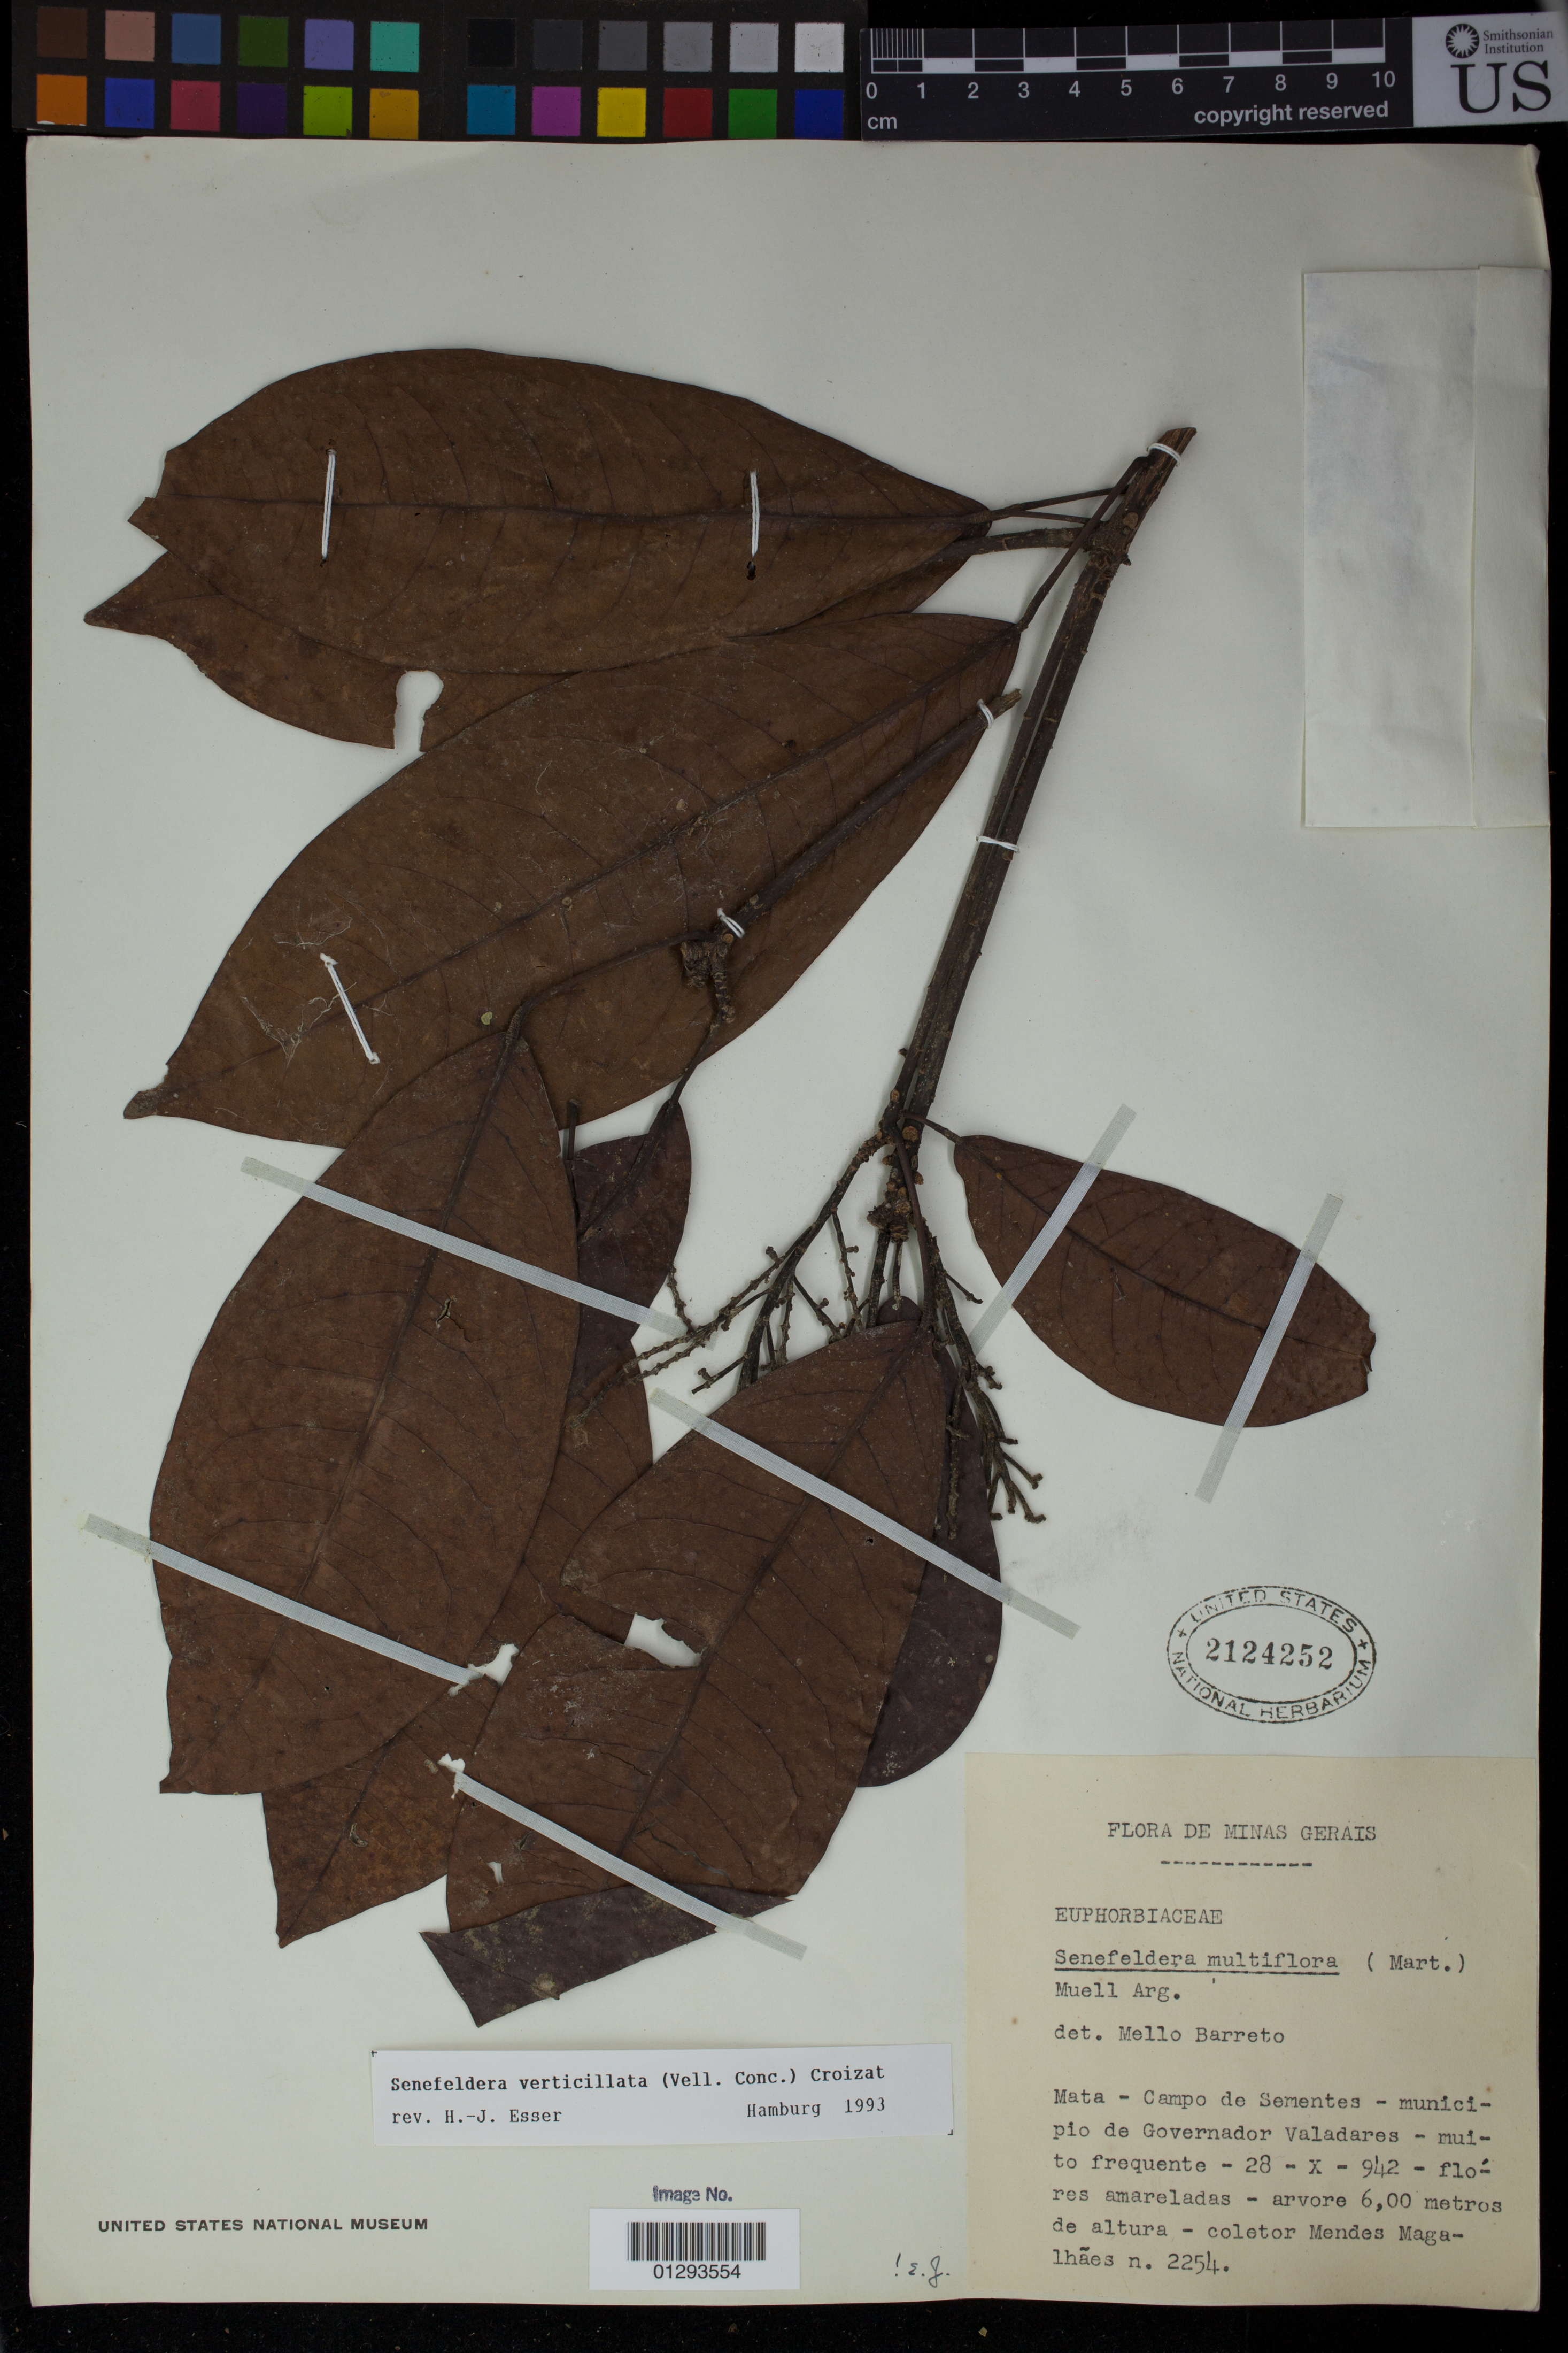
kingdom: Plantae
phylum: Tracheophyta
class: Magnoliopsida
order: Malpighiales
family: Euphorbiaceae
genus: Senefeldera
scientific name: Senefeldera verticillata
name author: (Vell.) Croizat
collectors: G. Mendes Magalhaes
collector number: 2254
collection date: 1942-10-28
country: Brazil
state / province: Minas Gerais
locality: Campo de Sementes. Municipio de Governador Valdares.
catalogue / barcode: US 2124252